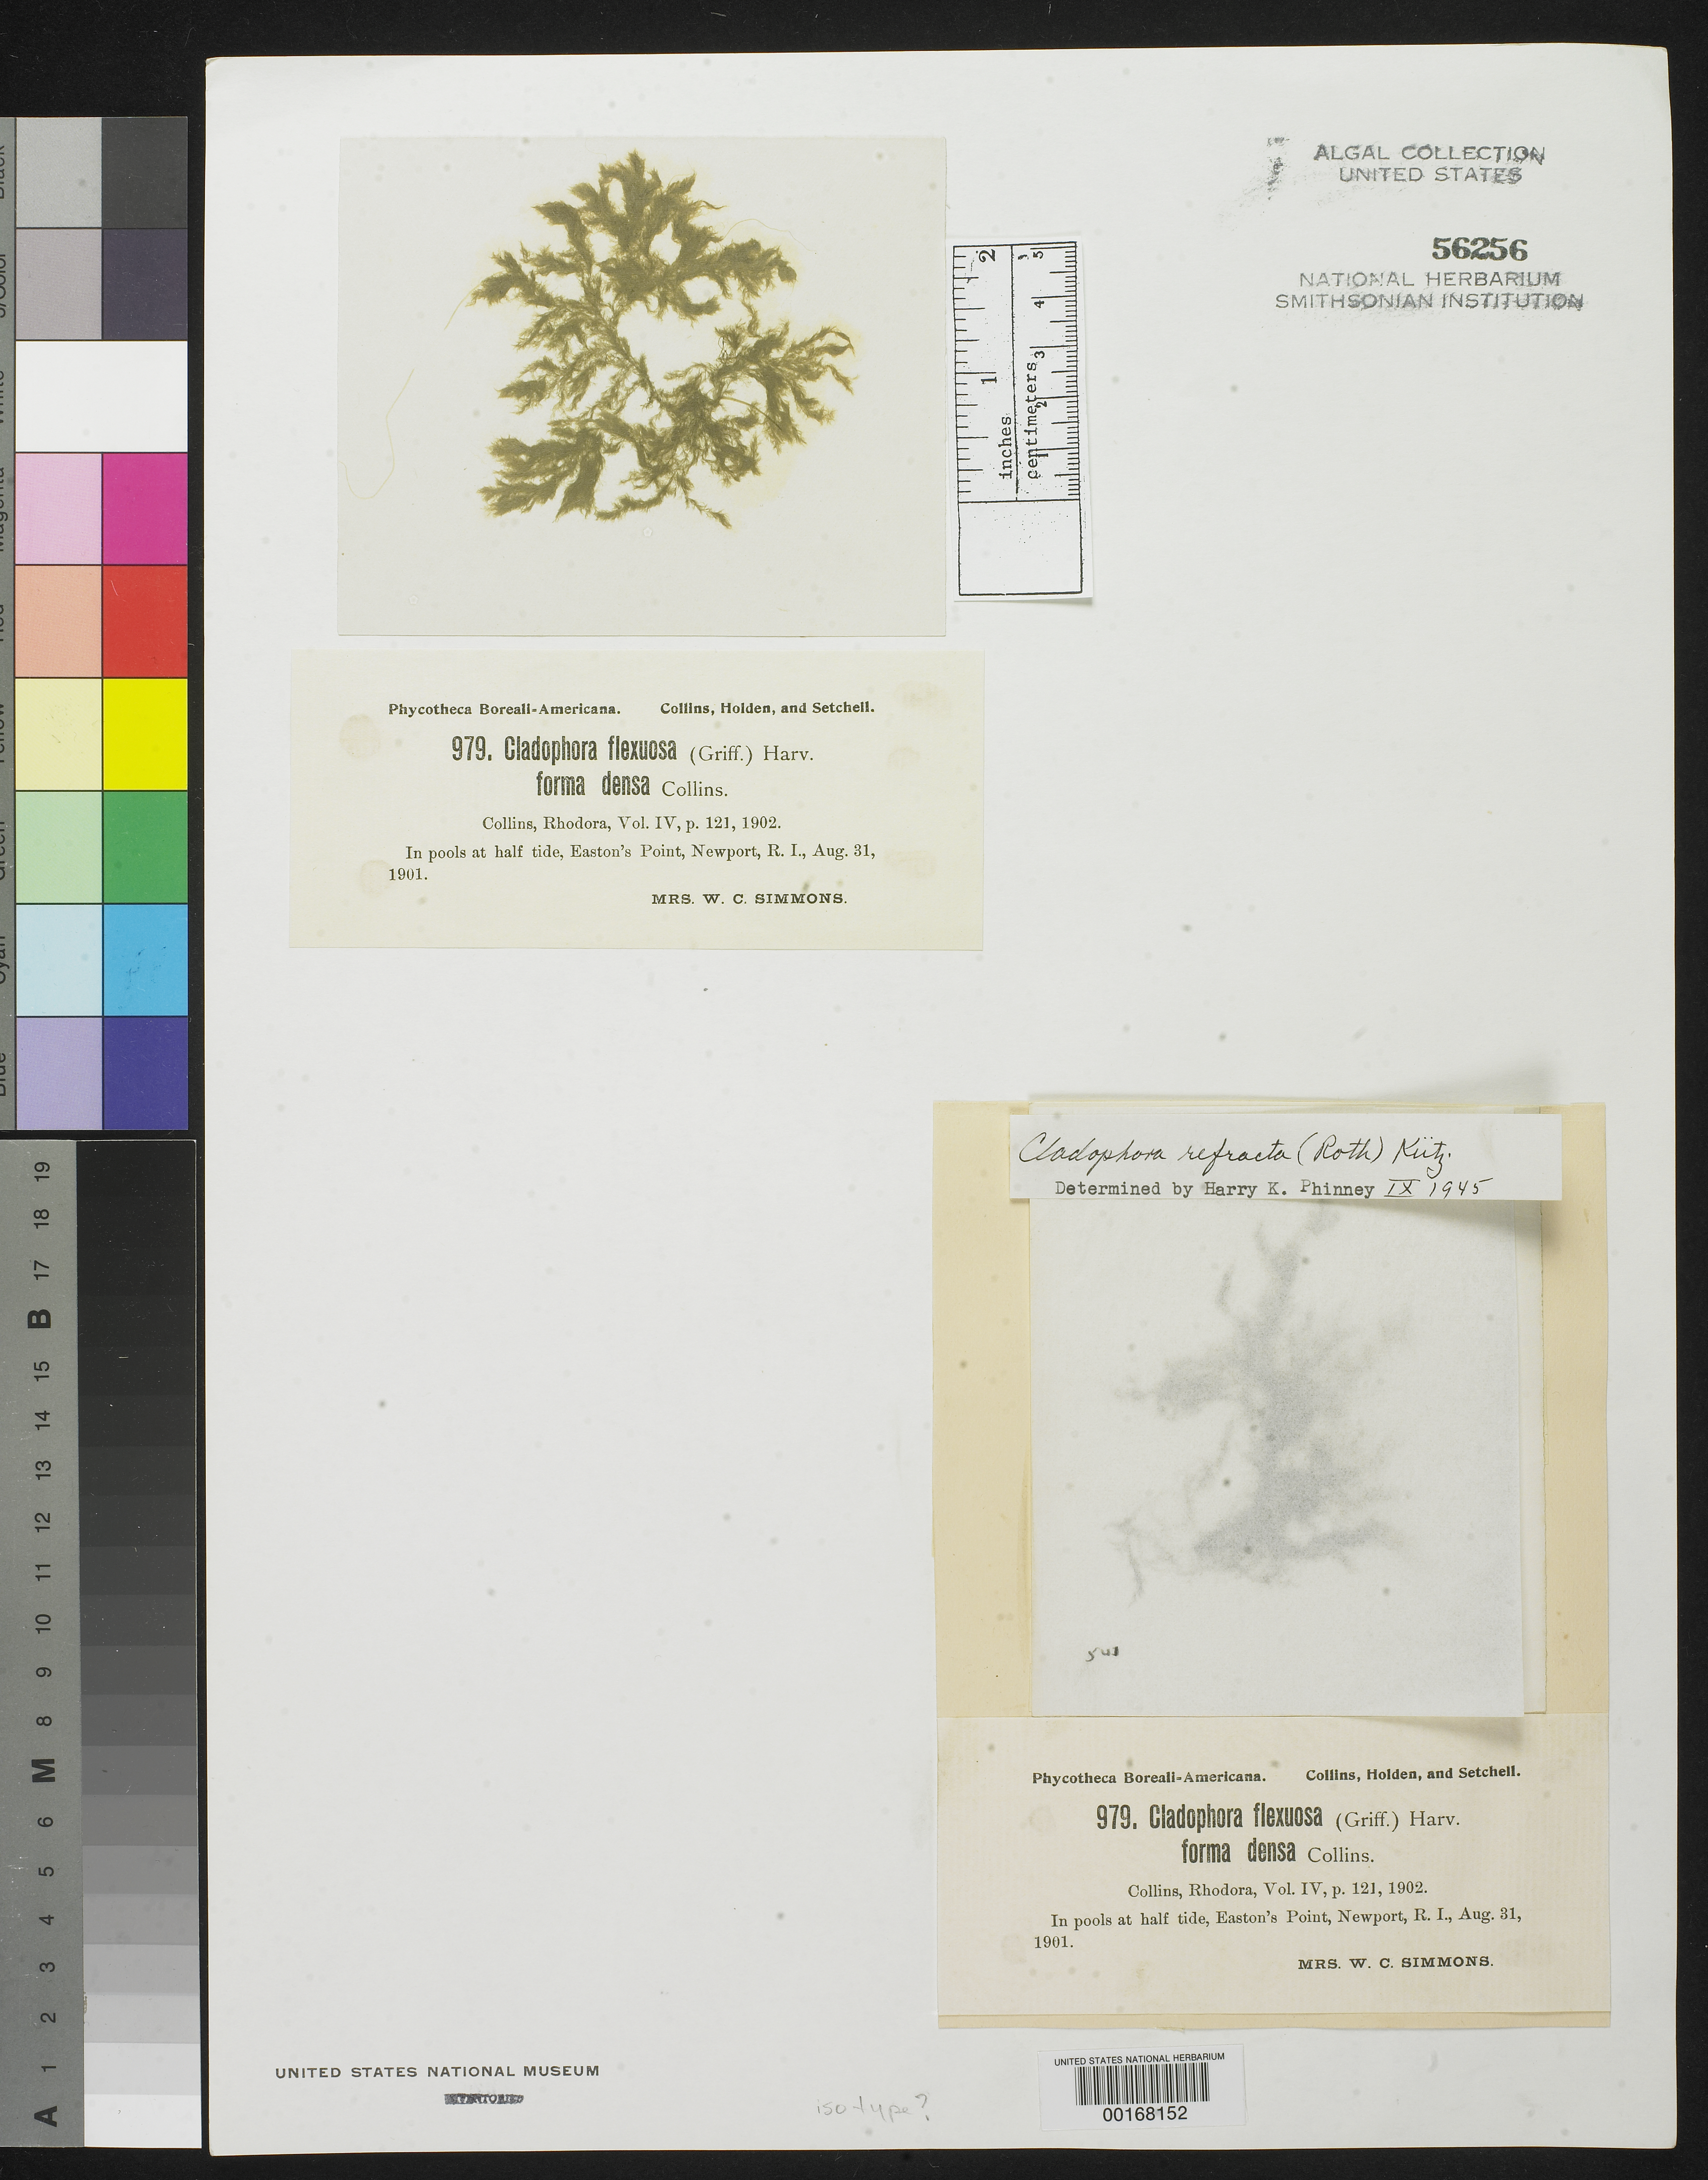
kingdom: Plantae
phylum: Chlorophyta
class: Ulvophyceae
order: Cladophorales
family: Cladophoraceae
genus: Cladophora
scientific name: Cladophora flexuosa f. densa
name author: Collins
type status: Isotype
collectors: R. B. Simmons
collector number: PB-A 979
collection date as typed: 31 Aug 1901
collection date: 1901-08-31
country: United States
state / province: Rhode Island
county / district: Newport County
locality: Easton's Point, Newport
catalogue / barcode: US 56256